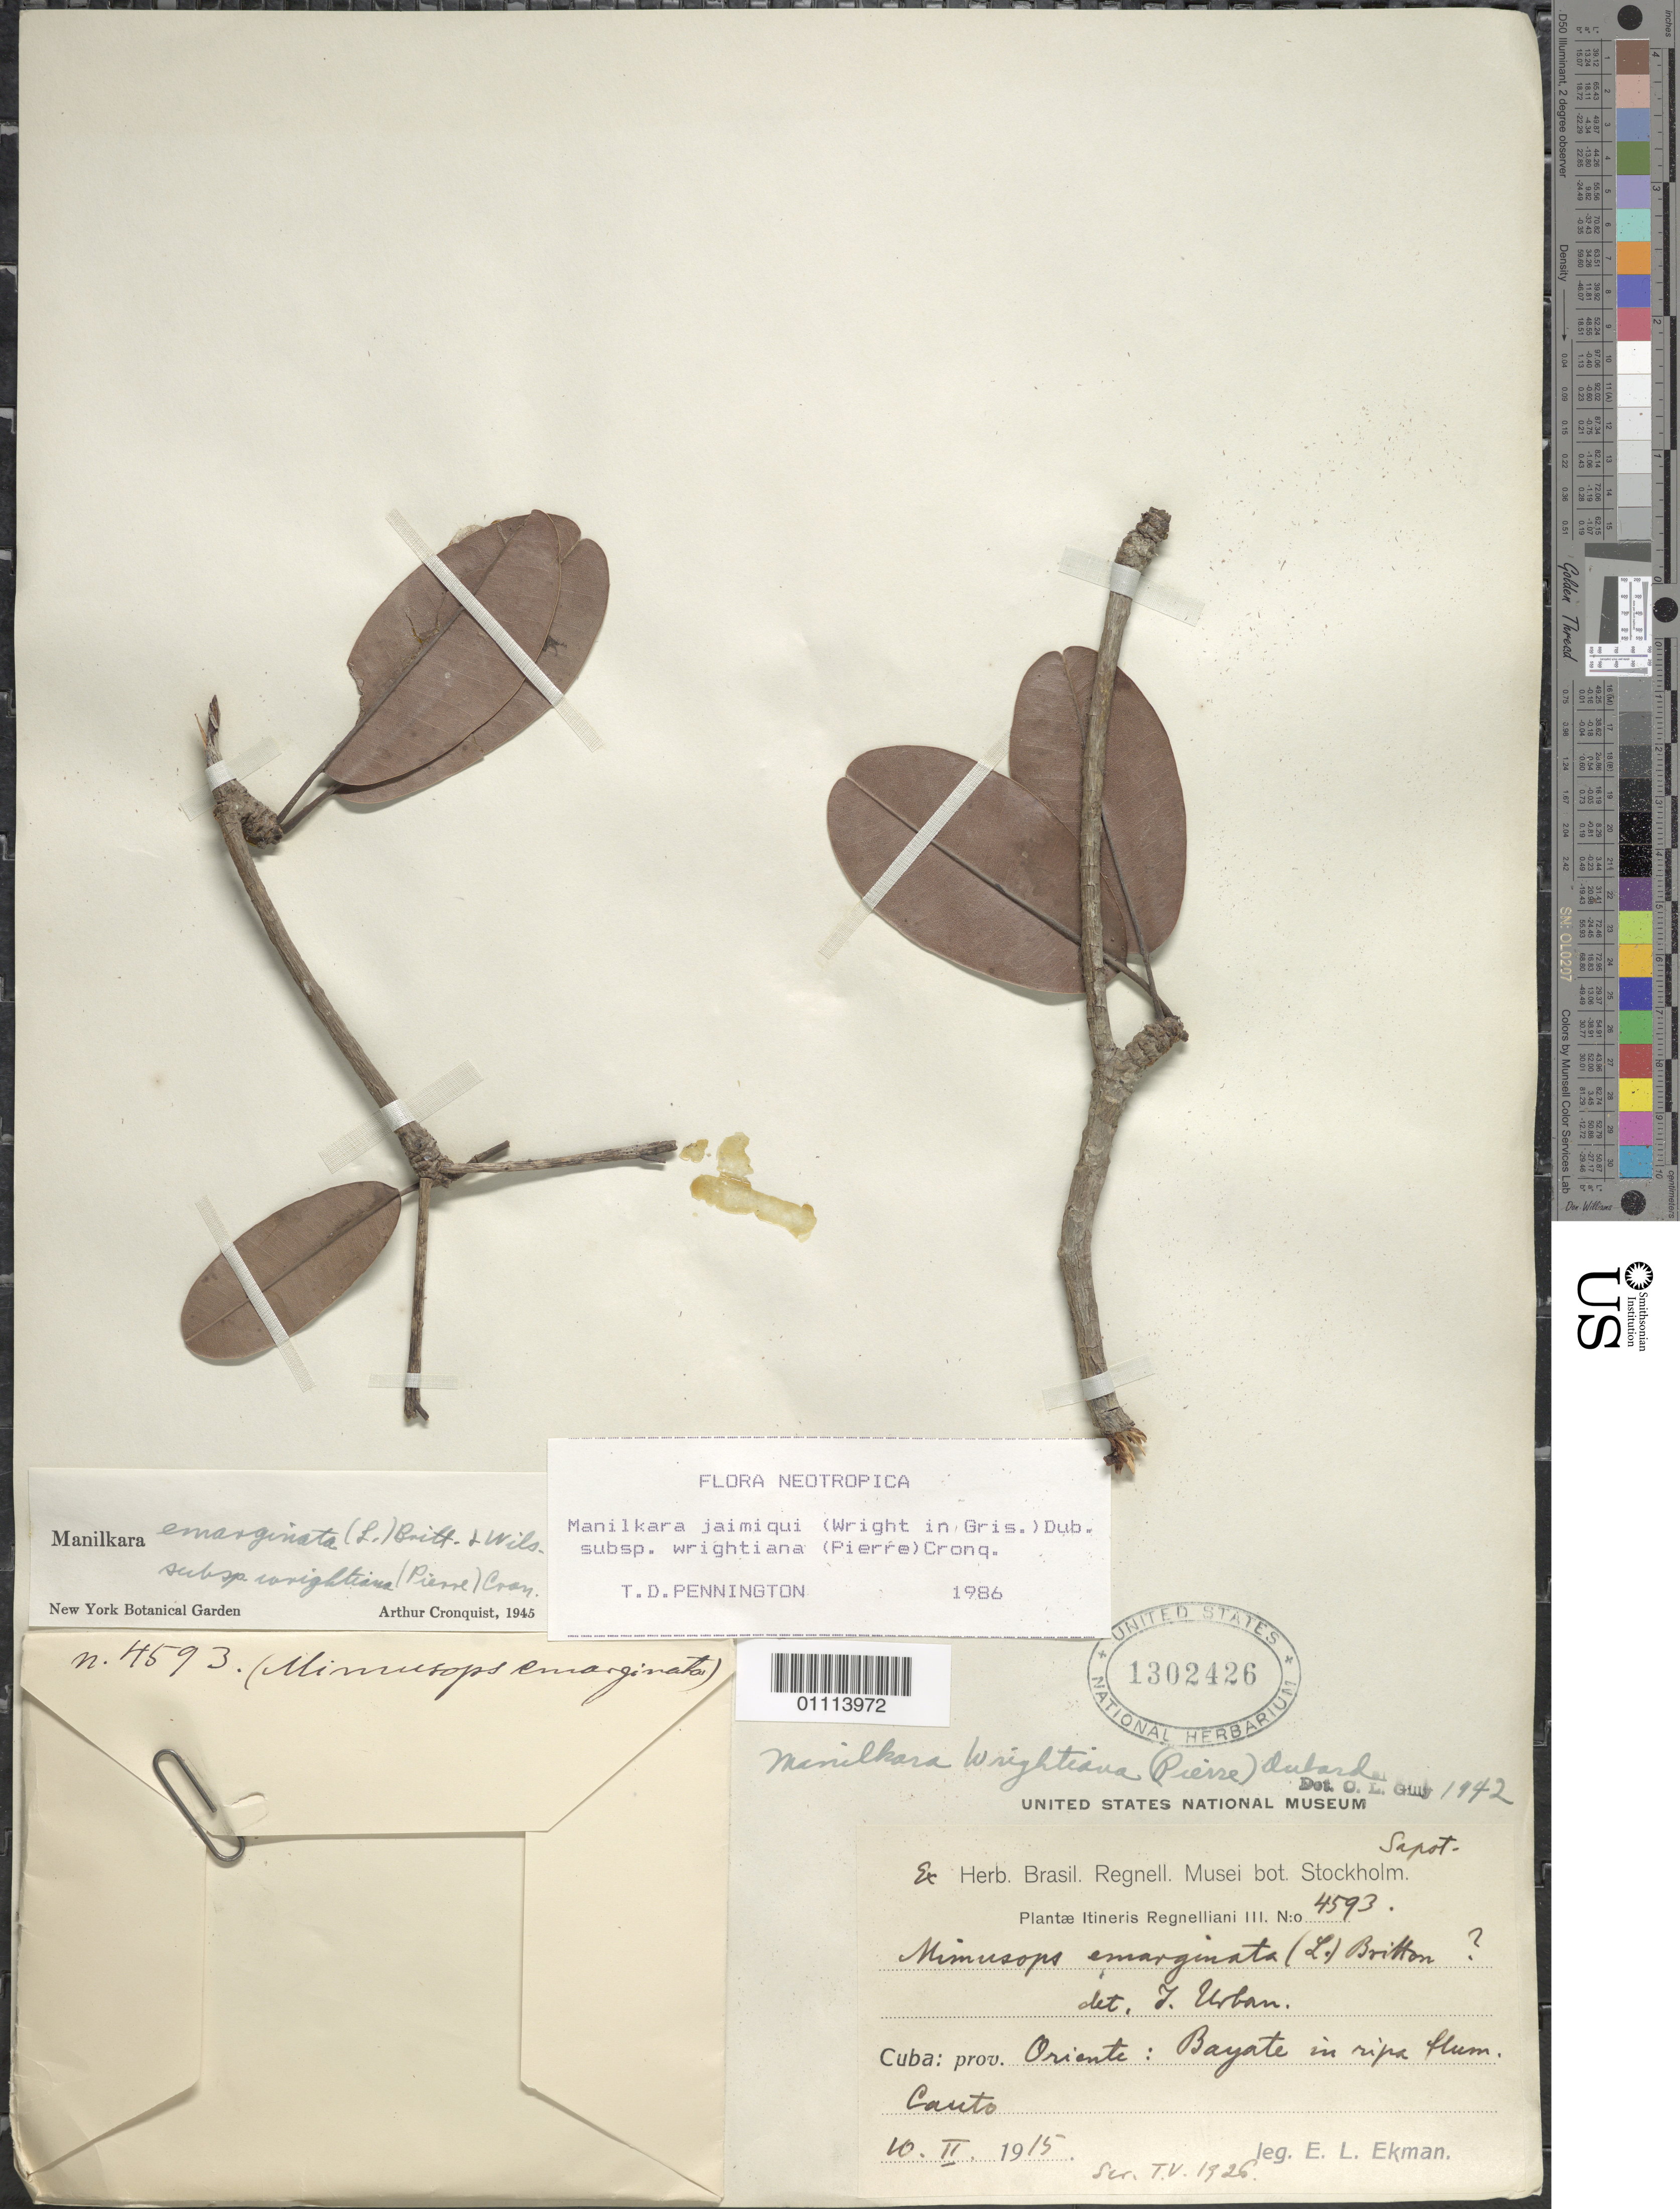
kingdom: Plantae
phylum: Tracheophyta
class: Magnoliopsida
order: Ericales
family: Sapotaceae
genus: Manilkara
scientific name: Manilkara jaimiqui subsp. wrightiana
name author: (Pierre) Cronq.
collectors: E. L. Ekman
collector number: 4593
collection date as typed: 10 Feb 1915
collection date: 1915-02-10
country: Cuba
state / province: Guantánamo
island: Cuba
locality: Oriente: Bayate in ripa flum Cauto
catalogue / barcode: US 1302426